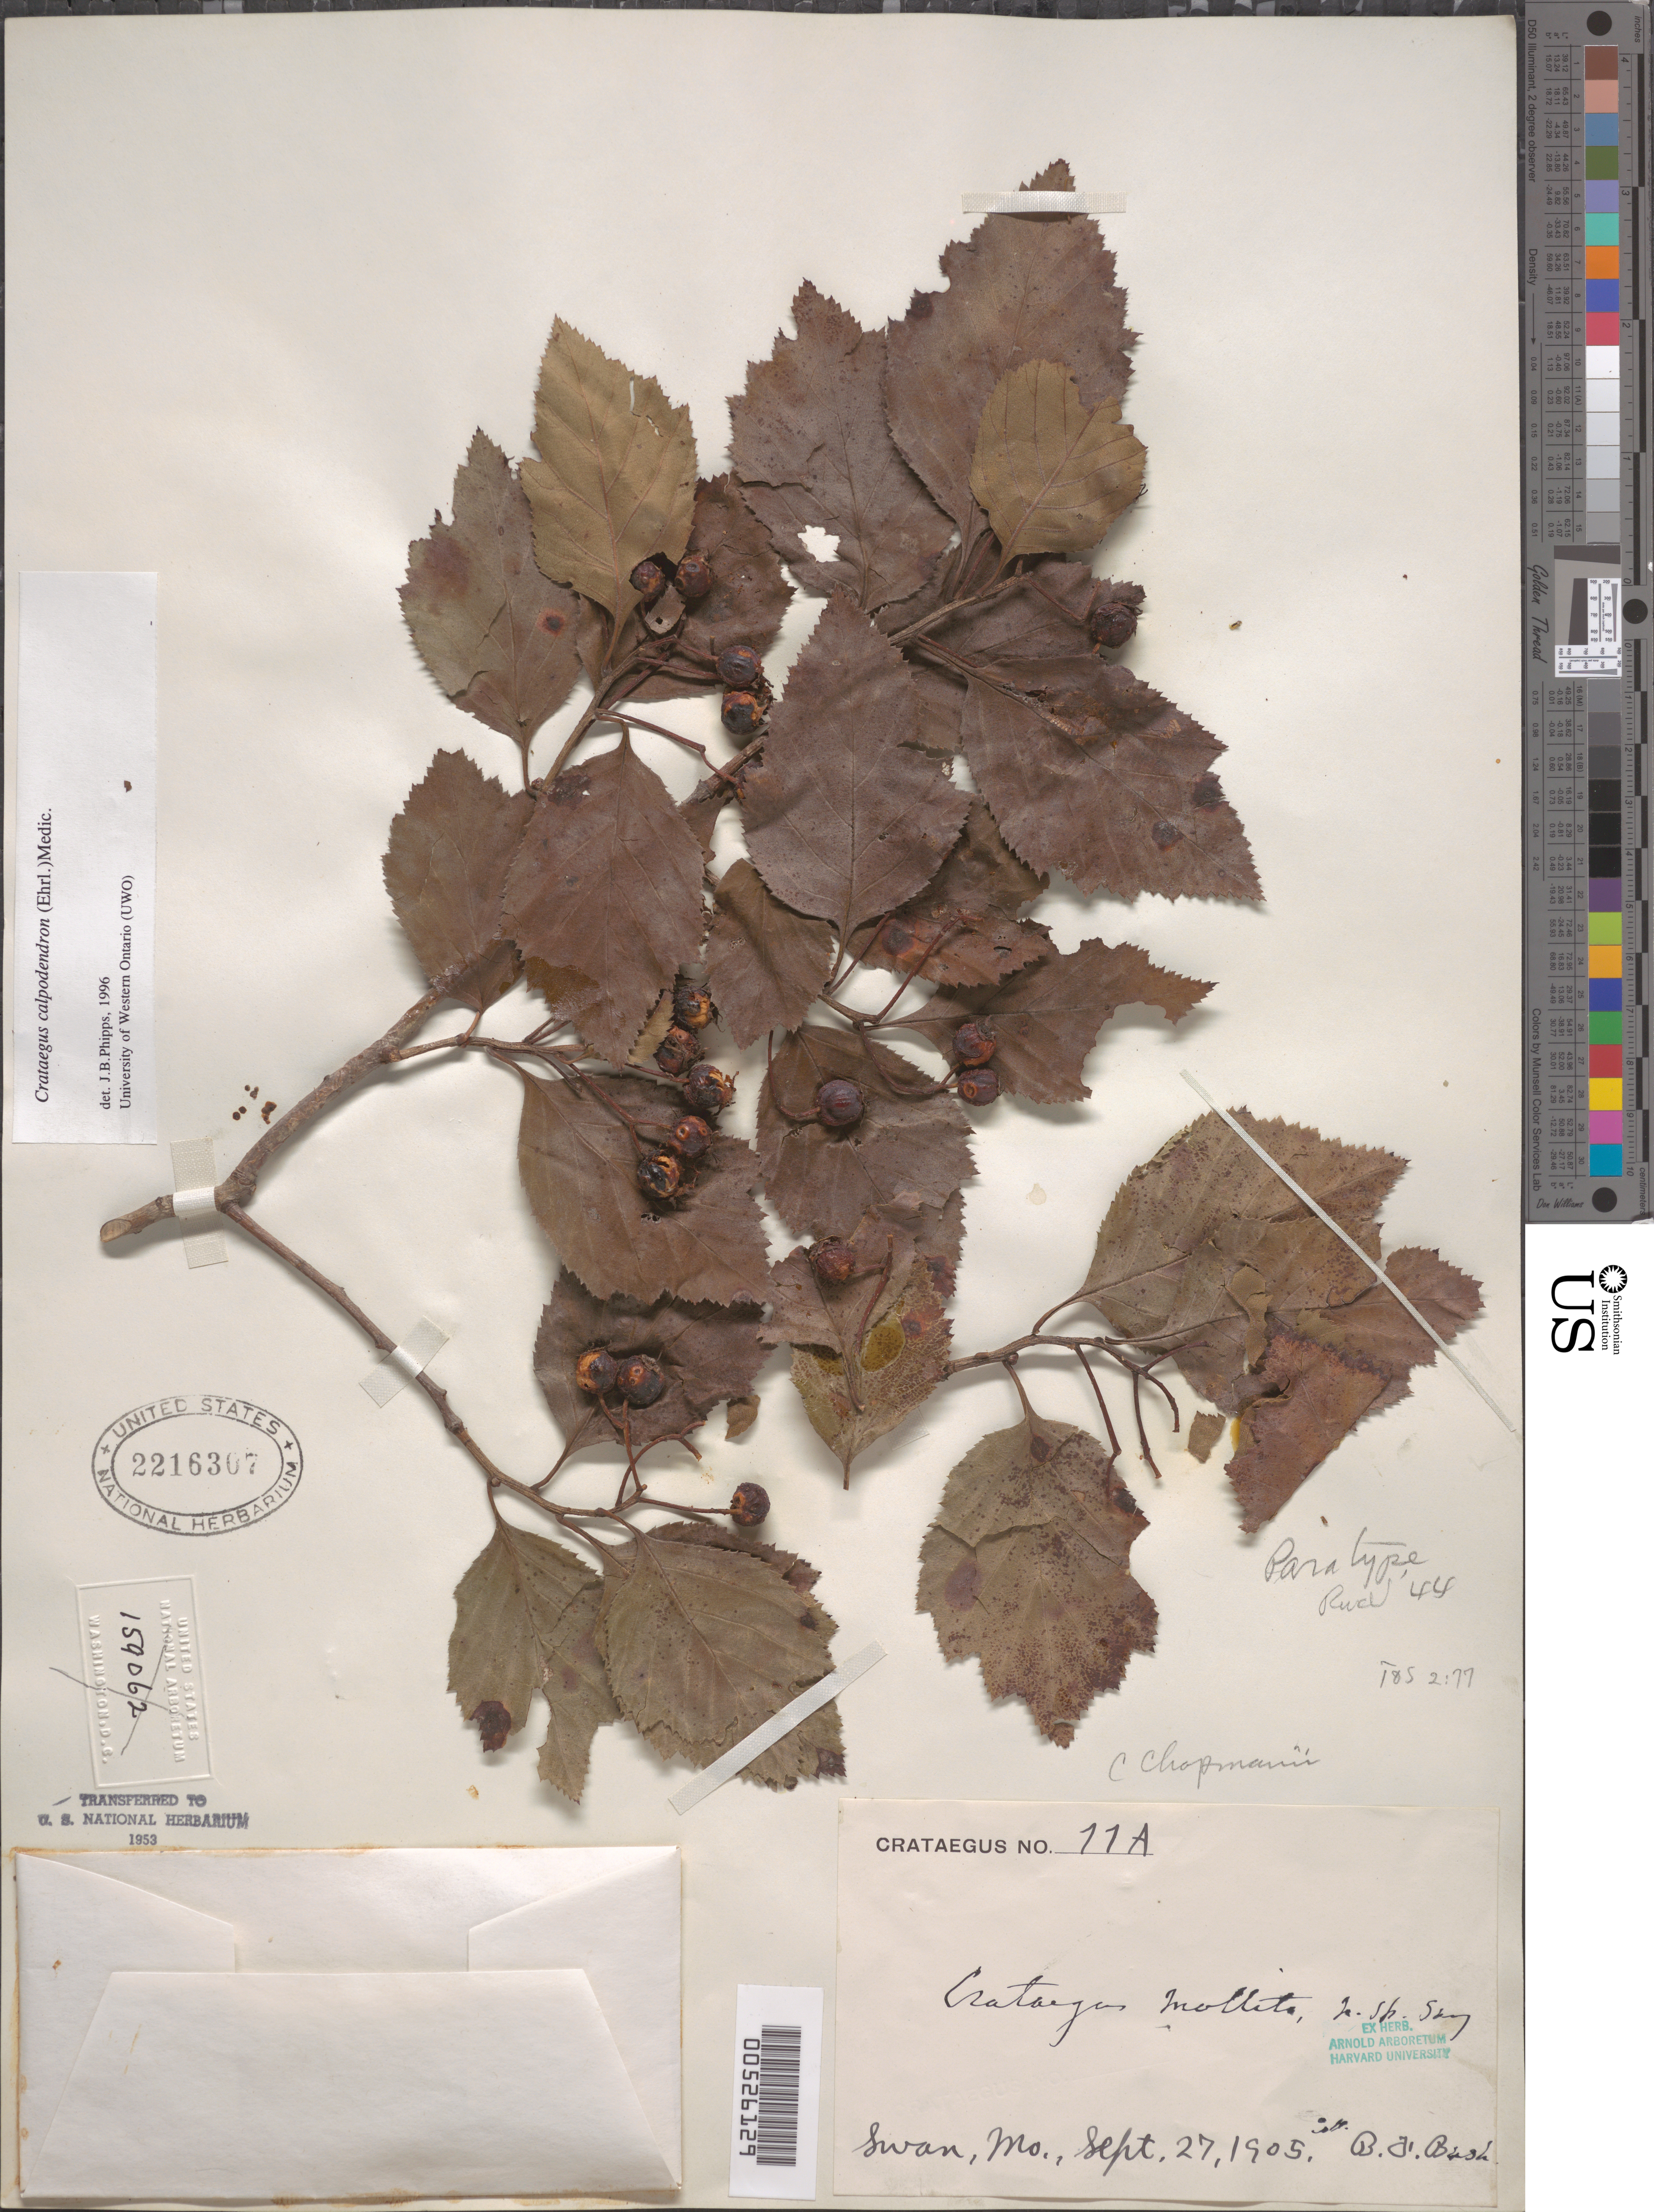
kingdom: Plantae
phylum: Tracheophyta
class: Magnoliopsida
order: Rosales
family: Rosaceae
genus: Crataegus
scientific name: Crataegus calpodendron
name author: (Ehrh.) Medik.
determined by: Phipps, James B., (UWO), University of Western Ontario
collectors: B. F. Bush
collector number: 11A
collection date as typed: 27 Sep 1905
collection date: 1905-09-27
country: United States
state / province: Missouri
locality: Swan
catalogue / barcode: US 2216307